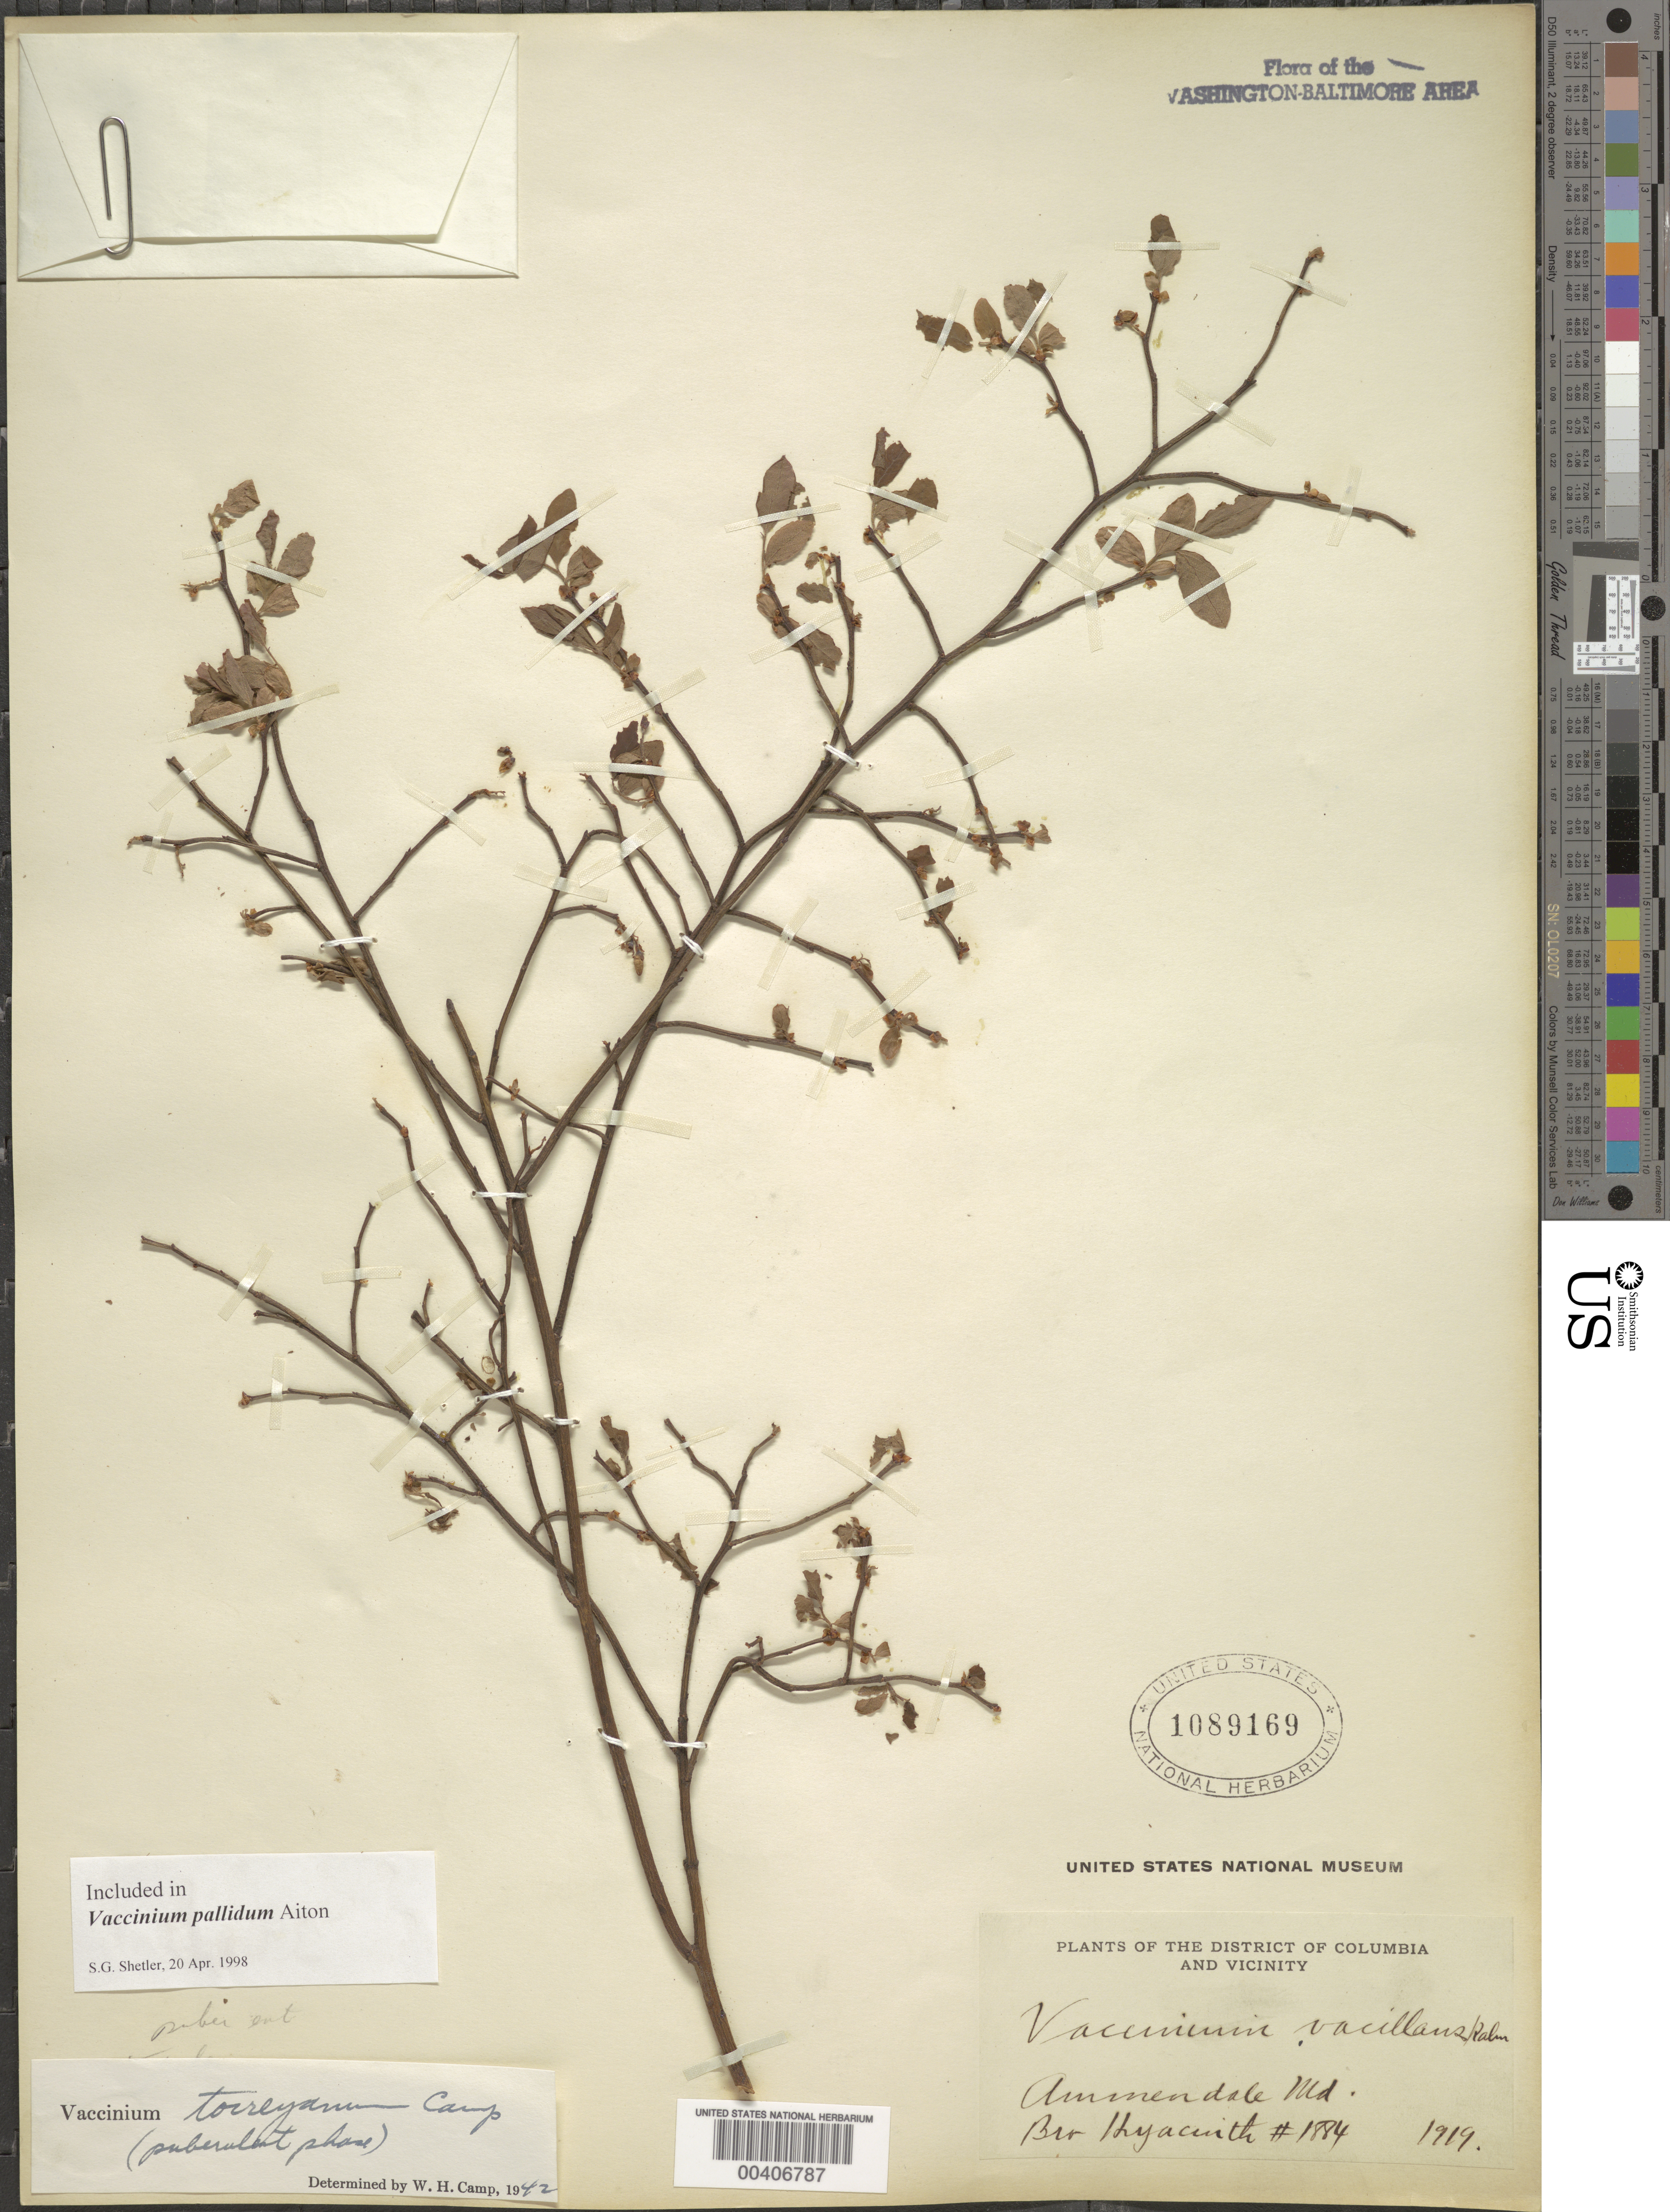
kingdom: Plantae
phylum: Tracheophyta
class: Magnoliopsida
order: Ericales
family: Ericaceae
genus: Vaccinium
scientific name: Vaccinium pallidum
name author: Aiton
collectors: F. Hyacinth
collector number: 1884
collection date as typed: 1919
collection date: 1919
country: United States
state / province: Maryland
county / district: Prince George's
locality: Ammendale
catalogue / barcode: US 1089169